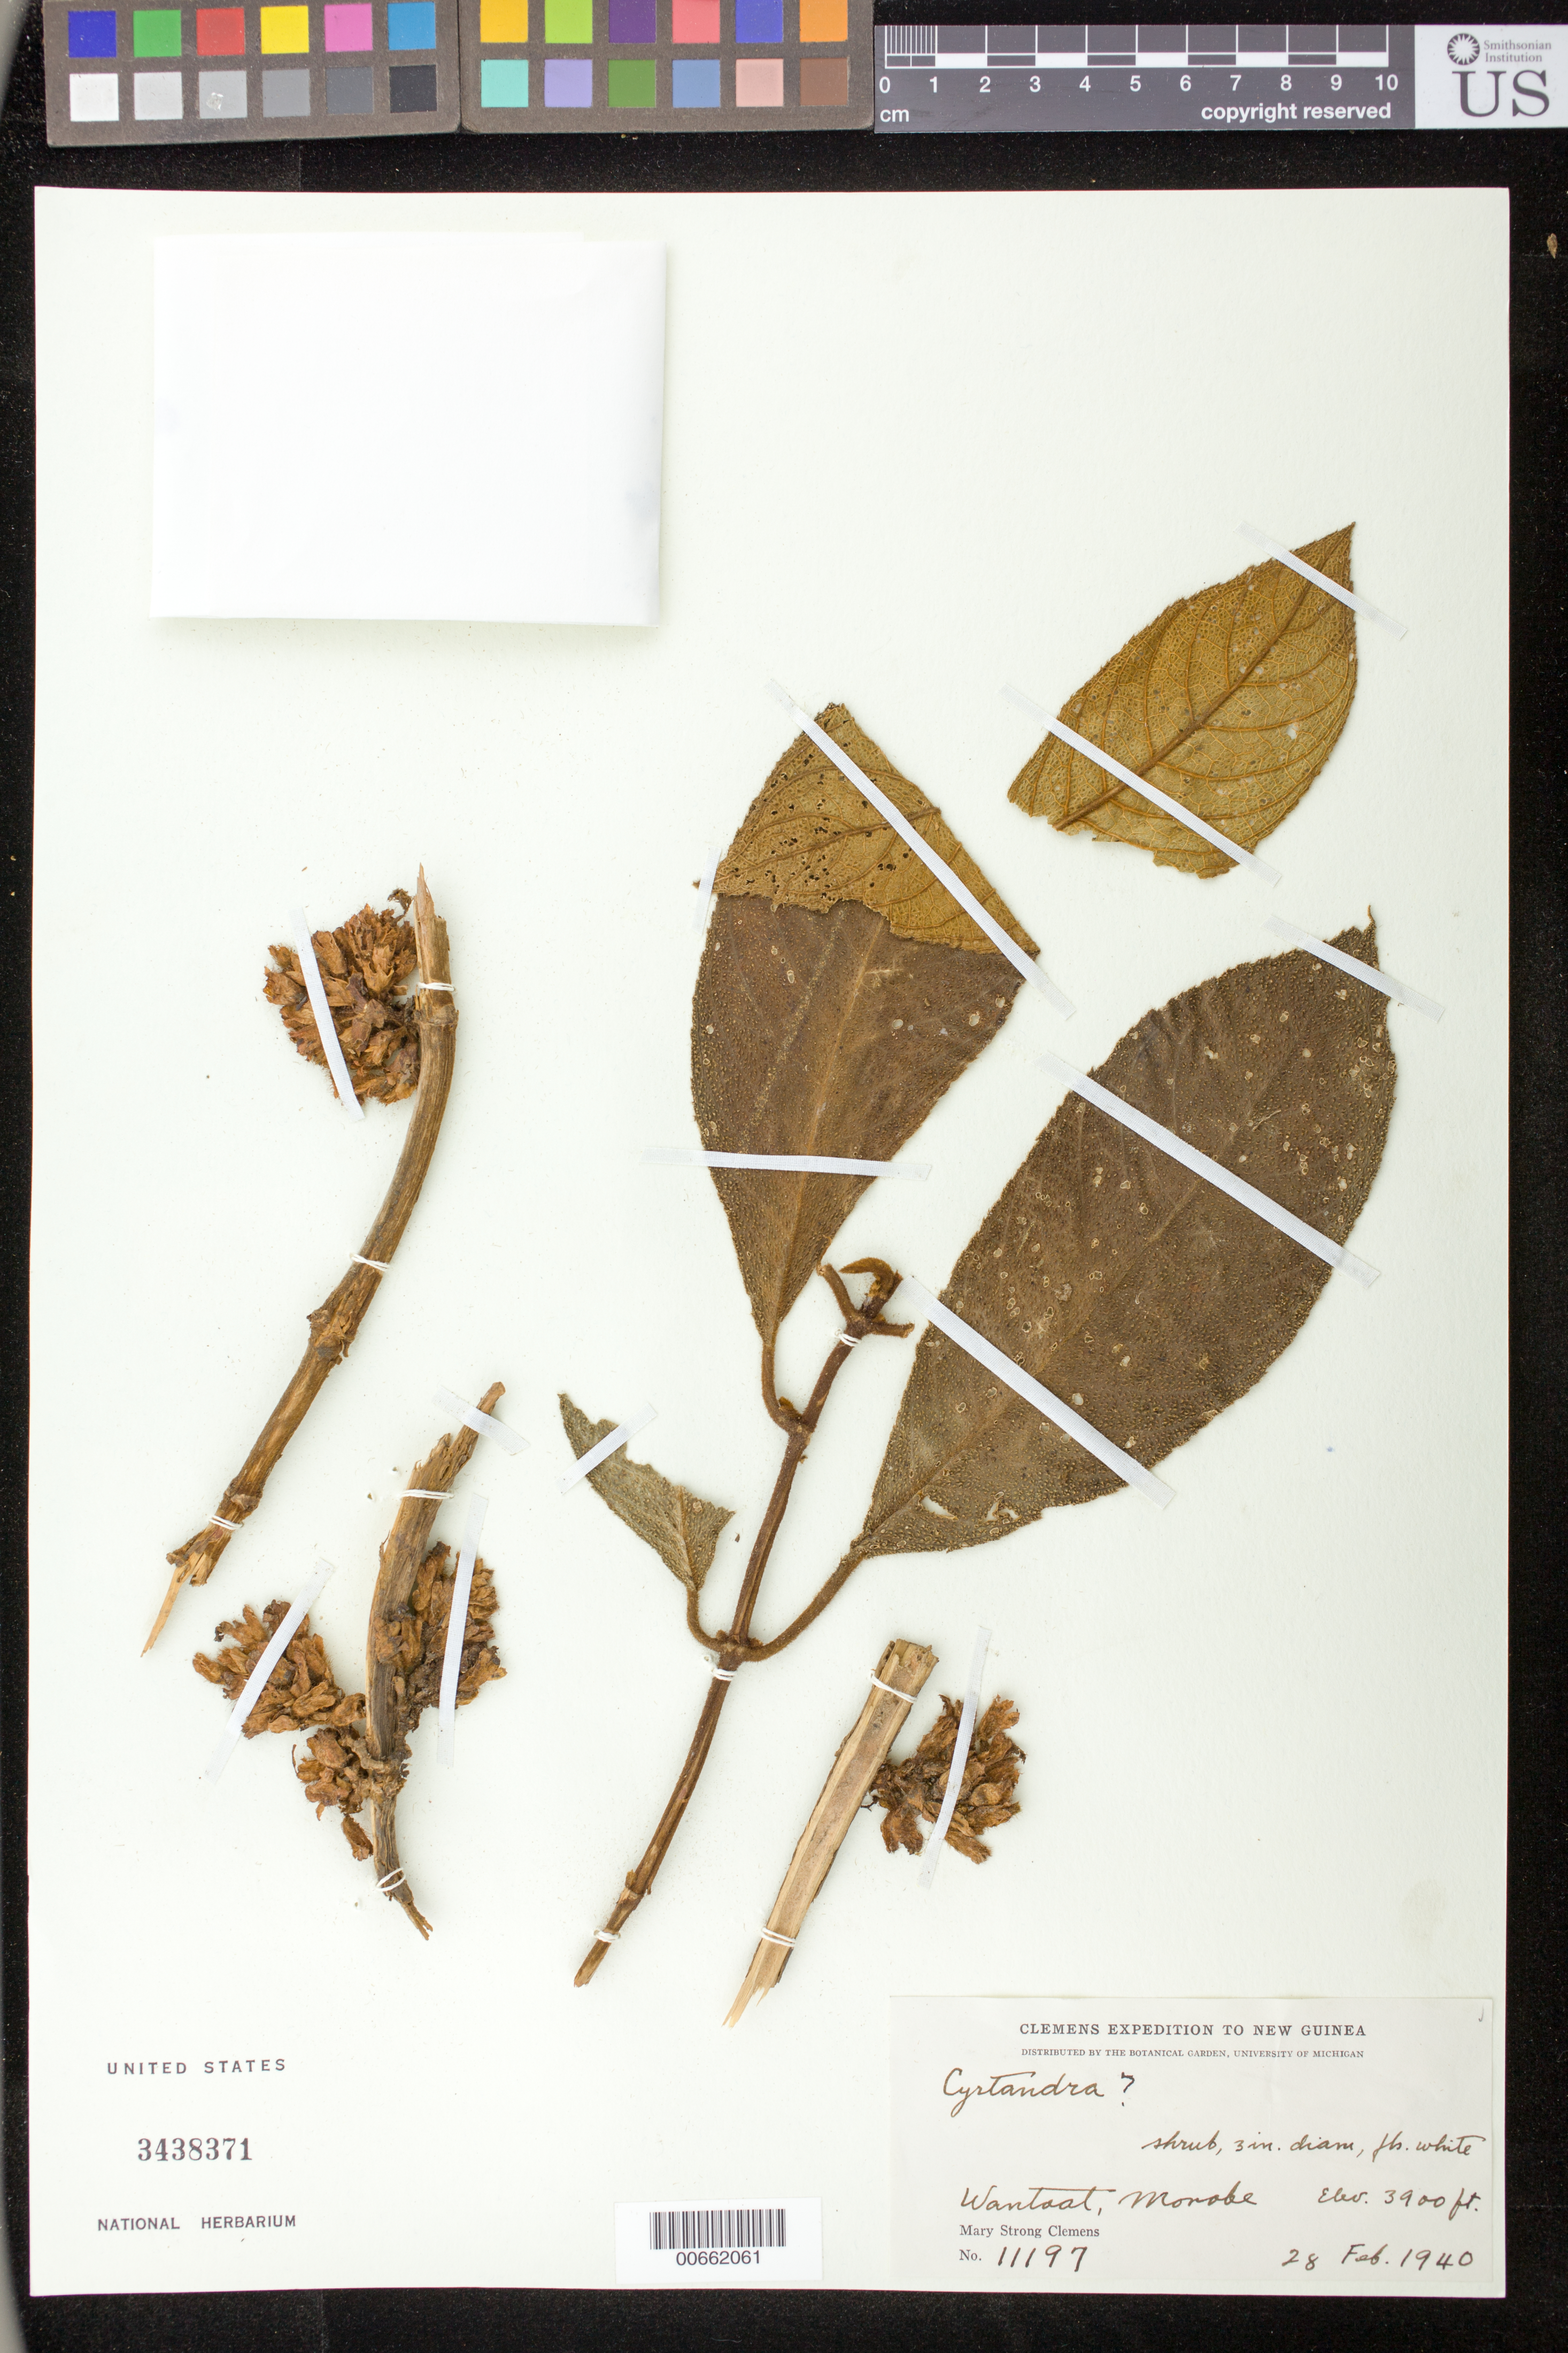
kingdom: Plantae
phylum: Tracheophyta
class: Magnoliopsida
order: Lamiales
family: Gesneriaceae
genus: Cyrtandra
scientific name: Cyrtandra sp.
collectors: M. S. Clemens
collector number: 11197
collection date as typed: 28 Feb 1940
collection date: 1940-02-28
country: Papua New Guinea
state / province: Morobe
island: New Guinea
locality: Wantaat, Morobe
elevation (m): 1189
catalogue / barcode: US 3438371